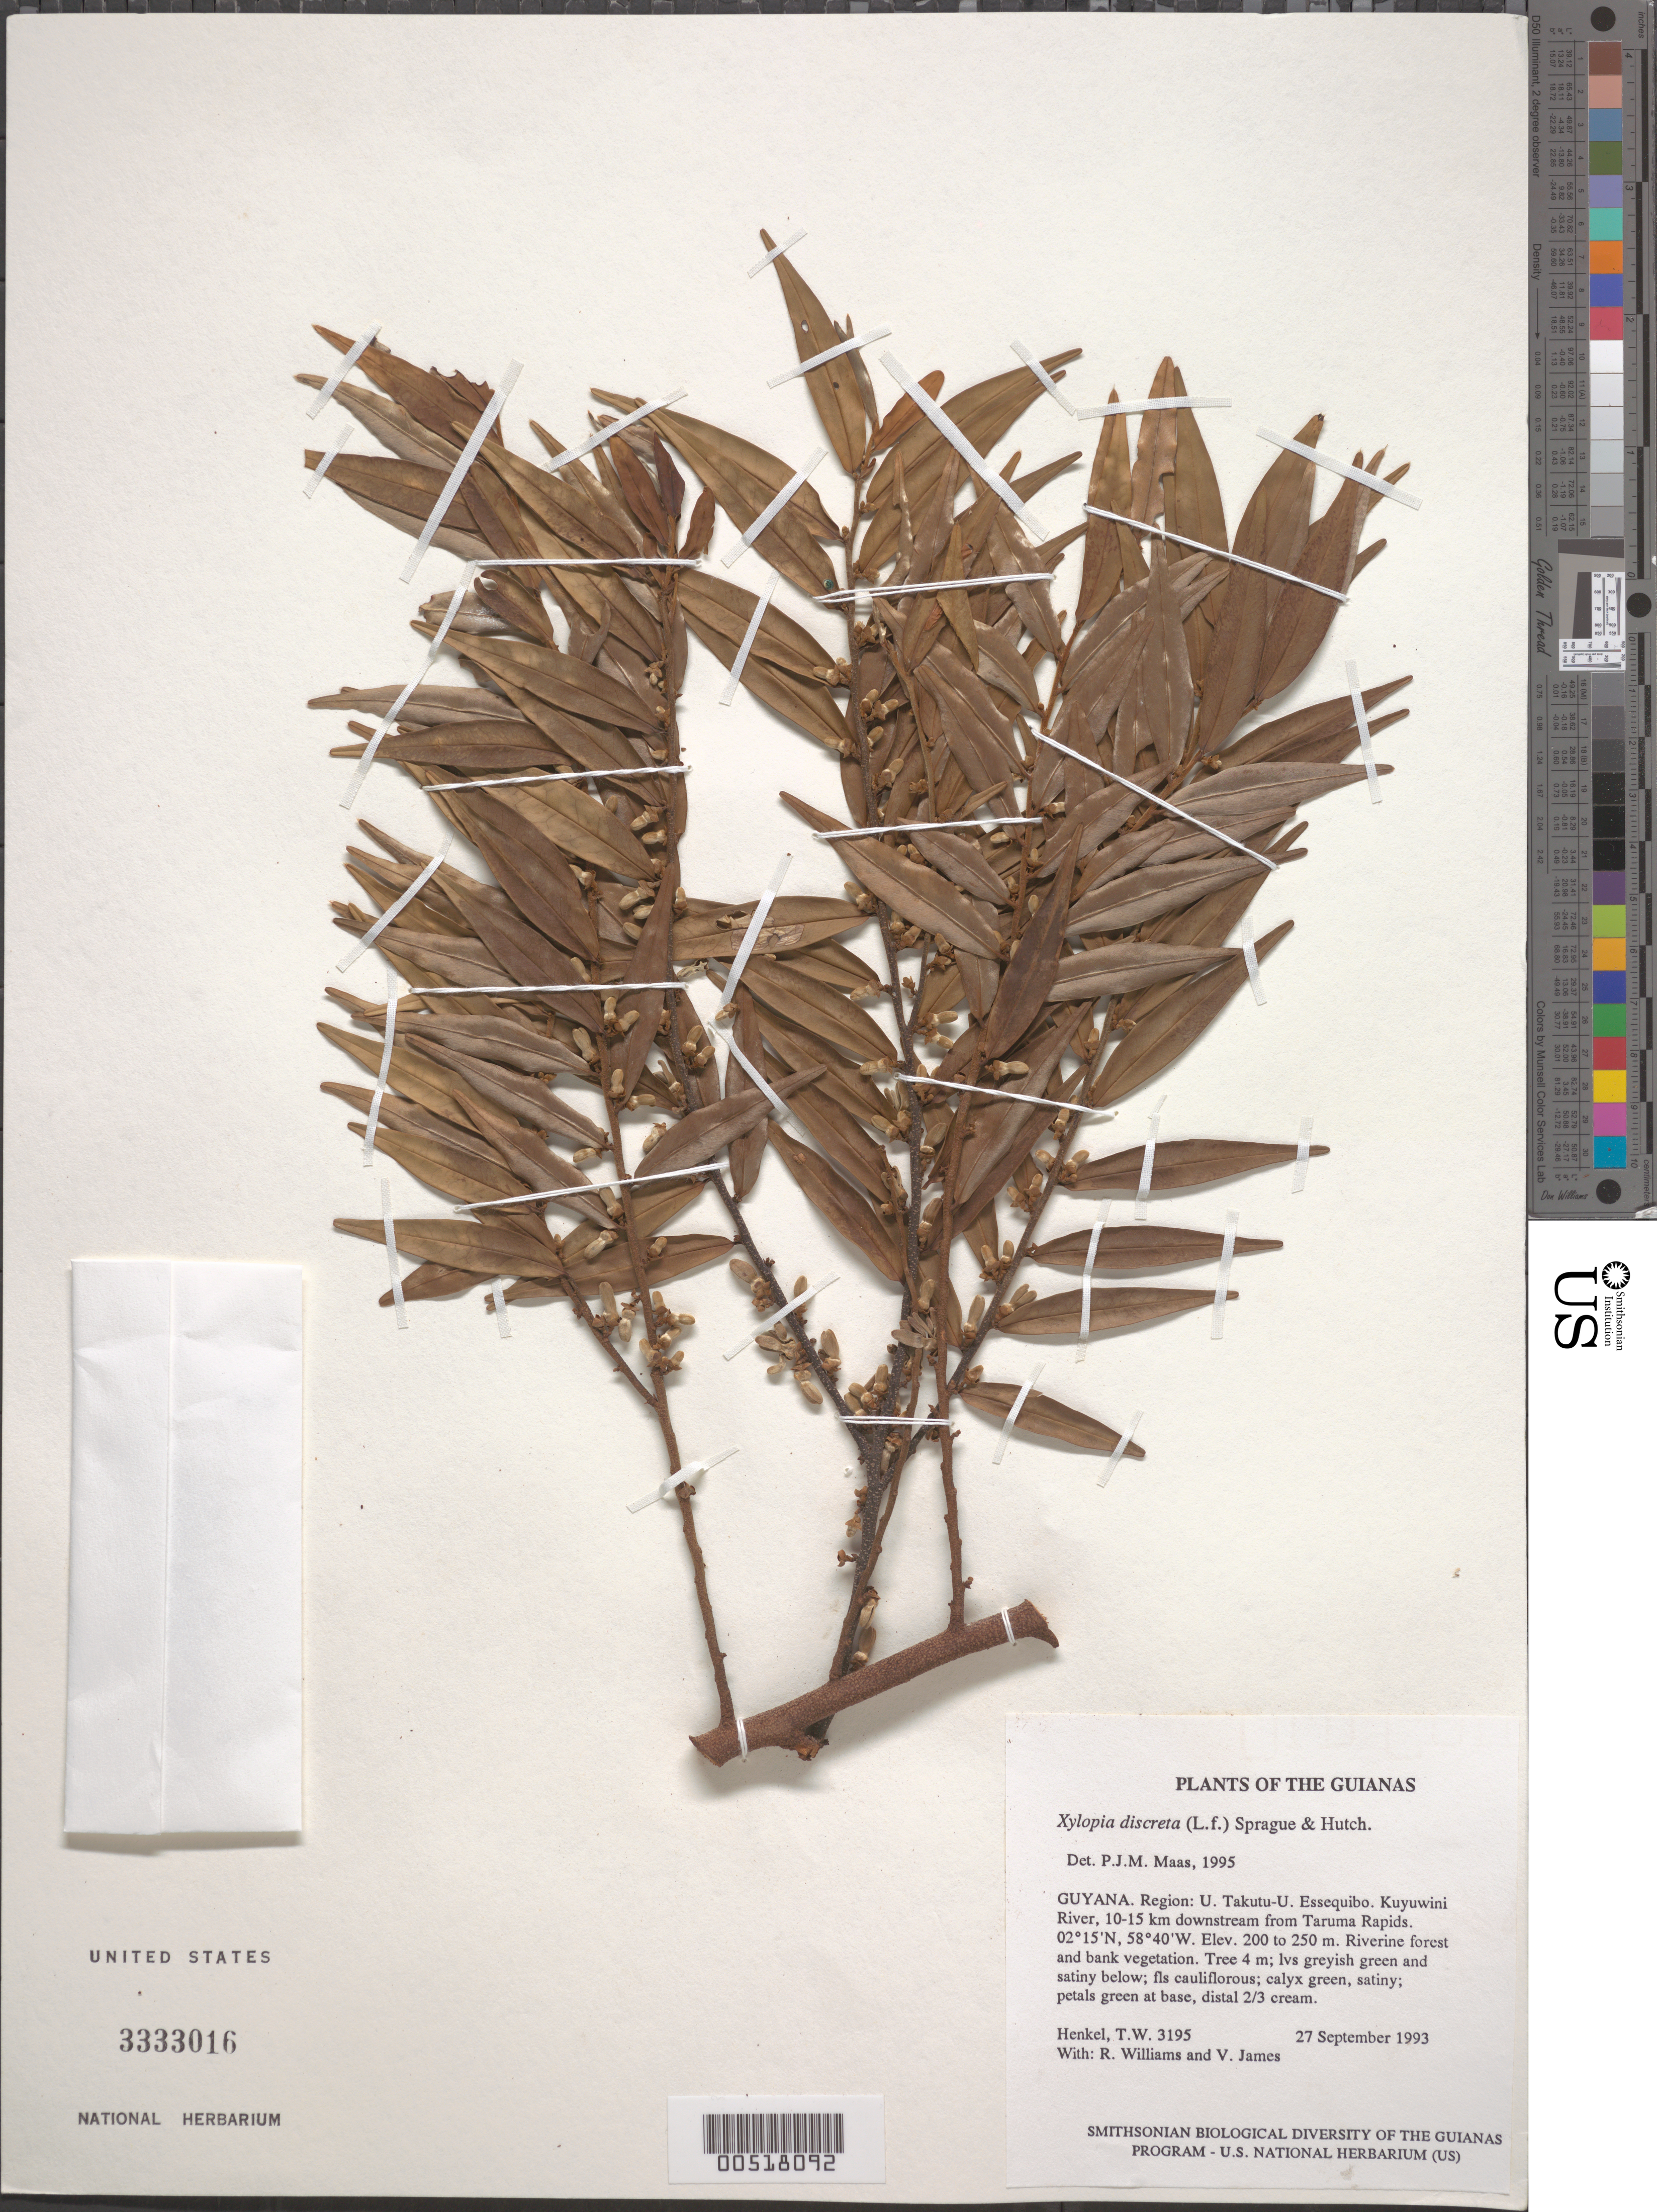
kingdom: Plantae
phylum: Tracheophyta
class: Magnoliopsida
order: Magnoliales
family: Annonaceae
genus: Xylopia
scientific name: Xylopia discreta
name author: (L. f.) Sprague & Hutch.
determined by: Maas, Paul J. M.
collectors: T. Henkel, R. Williams & V. James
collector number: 3195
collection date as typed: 27 September 1993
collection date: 1993-09-27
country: Guyana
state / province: U. Takutu-U. Essequibo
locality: Kuyuwini River, 10-15 km downstream from Taruma Rapids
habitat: Riverine forest and bank vegetation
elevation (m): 200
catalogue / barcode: US 3333016